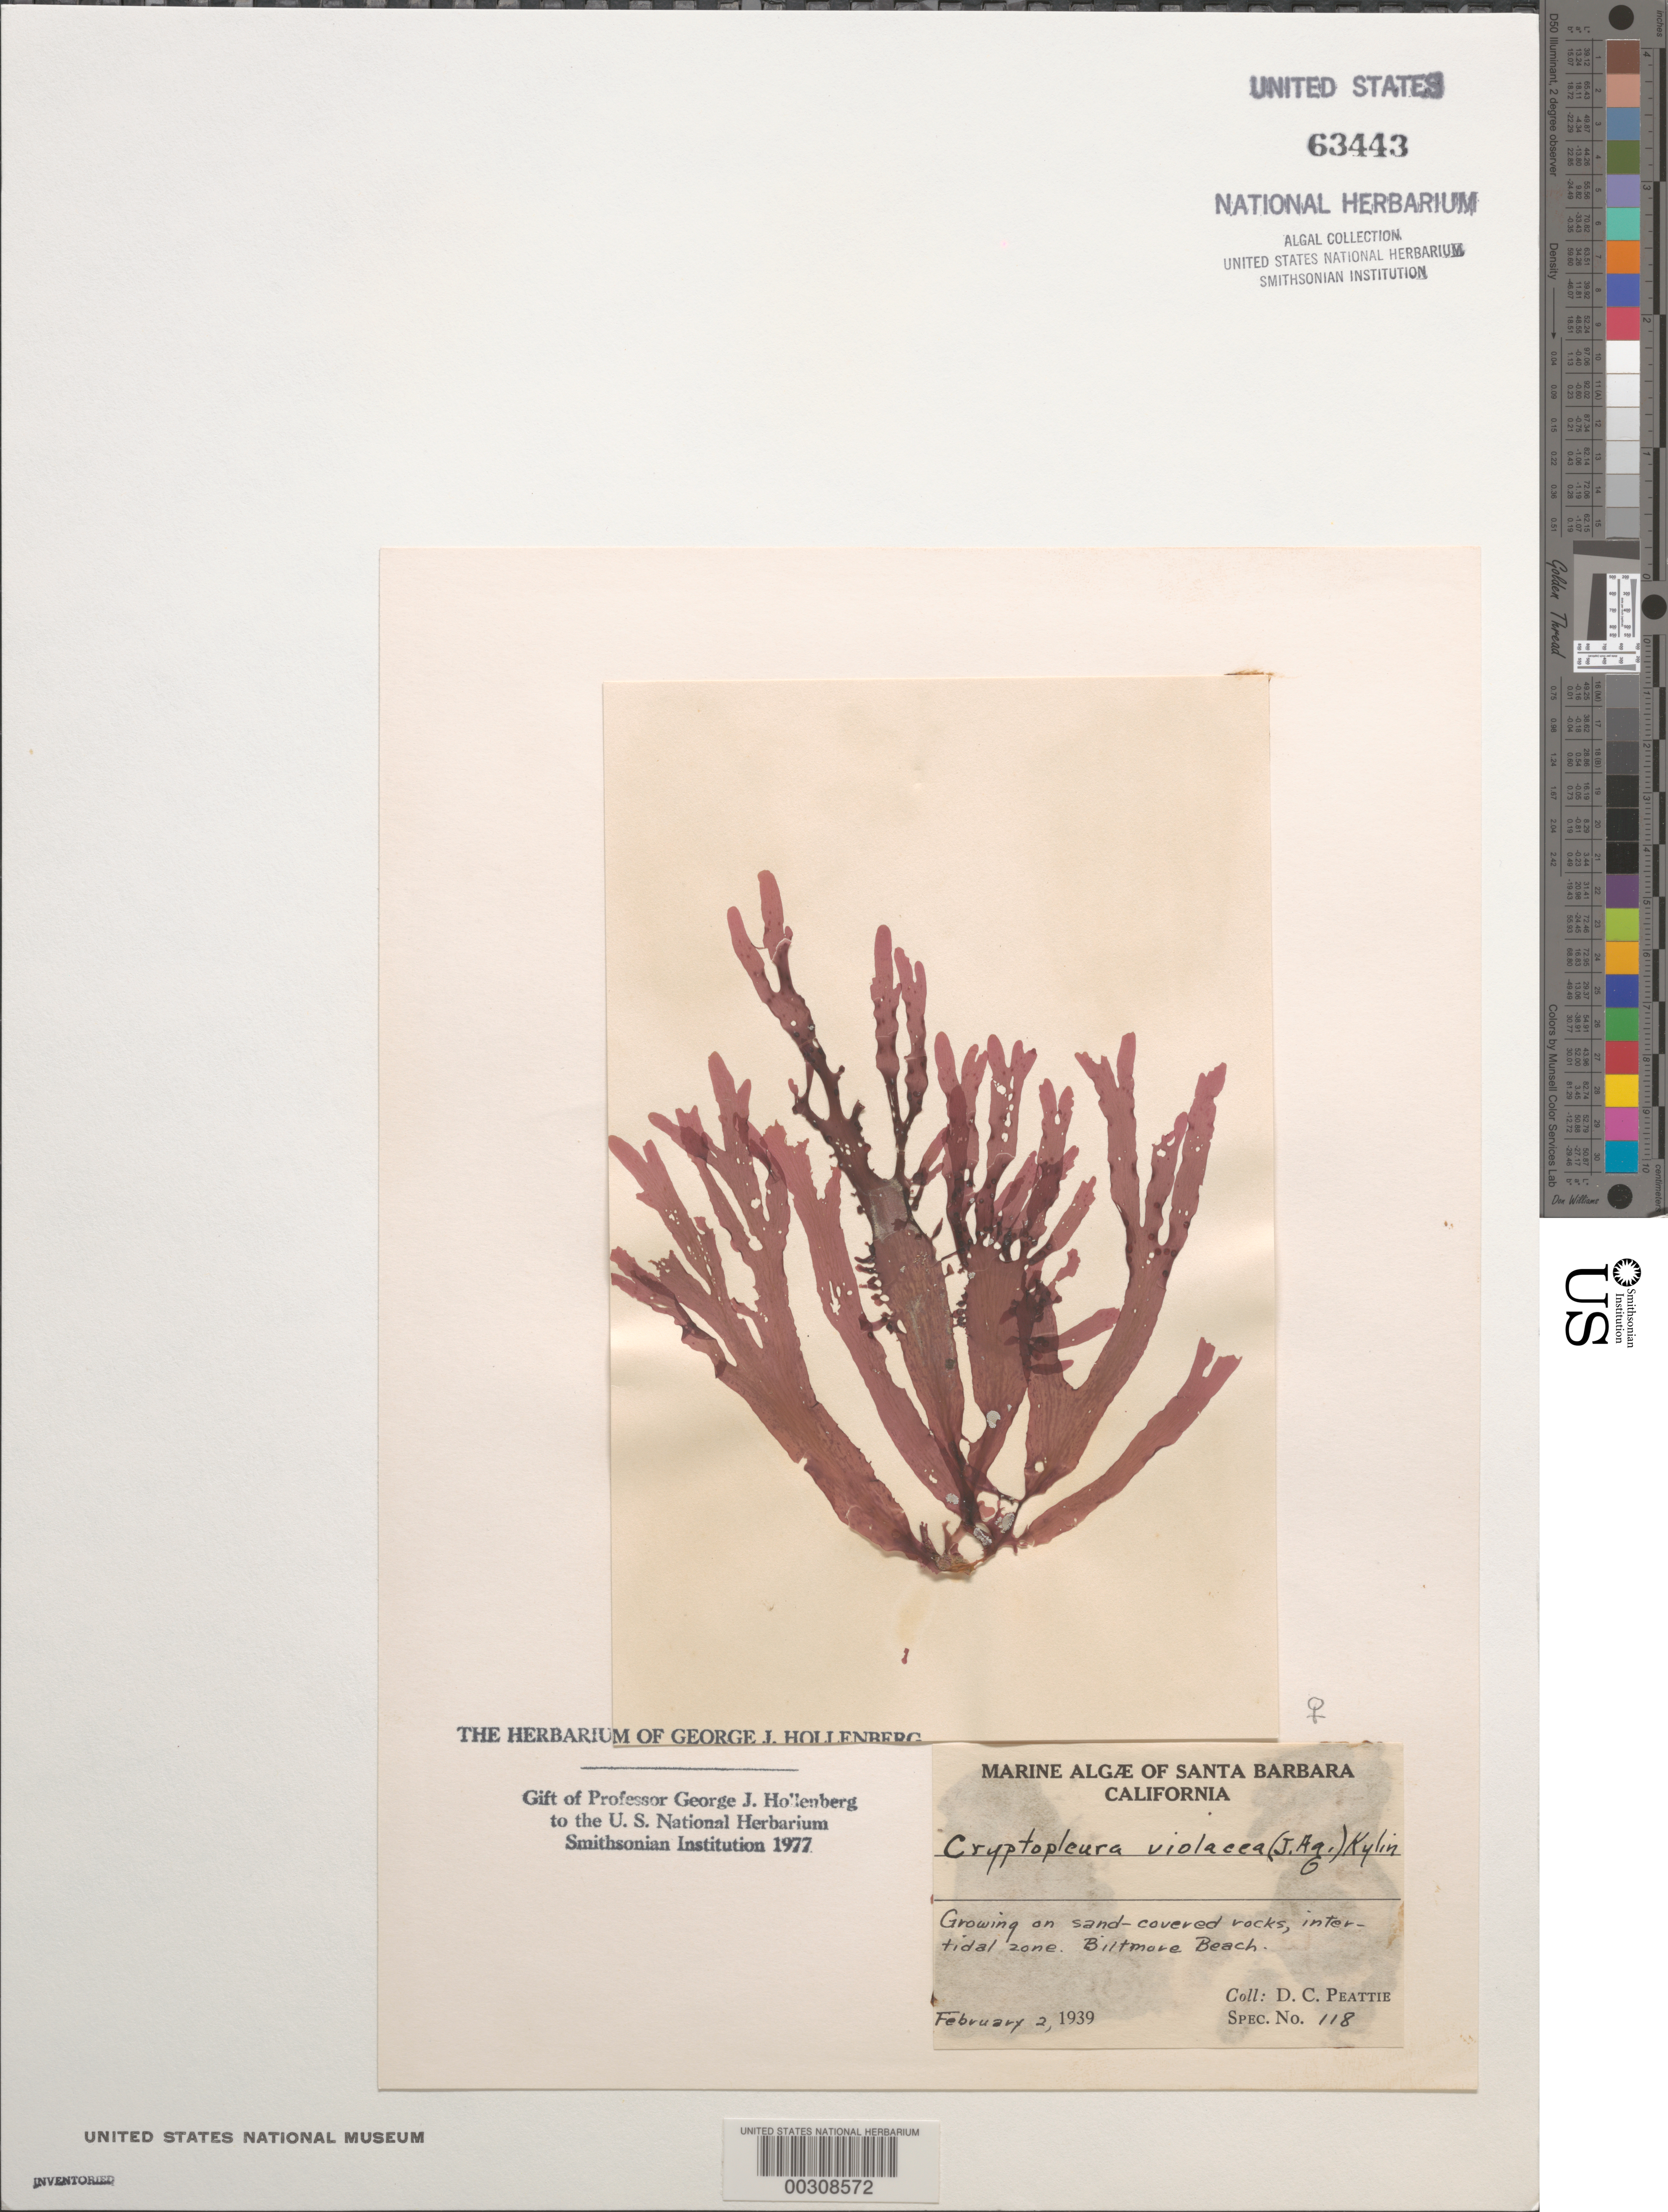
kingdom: Plantae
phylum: Rhodophyta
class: Florideophyceae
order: Ceramiales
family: Delesseriaceae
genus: Cryptopleura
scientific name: Cryptopleura violacea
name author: (J. Ag.) Kylin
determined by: Hollenberg, George J.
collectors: D. Peattie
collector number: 118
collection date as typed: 02 Feb 1939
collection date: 1939-02-02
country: United States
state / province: California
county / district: Santa Barbara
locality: Biltmore Beach, Santa Barbara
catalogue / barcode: US 63443